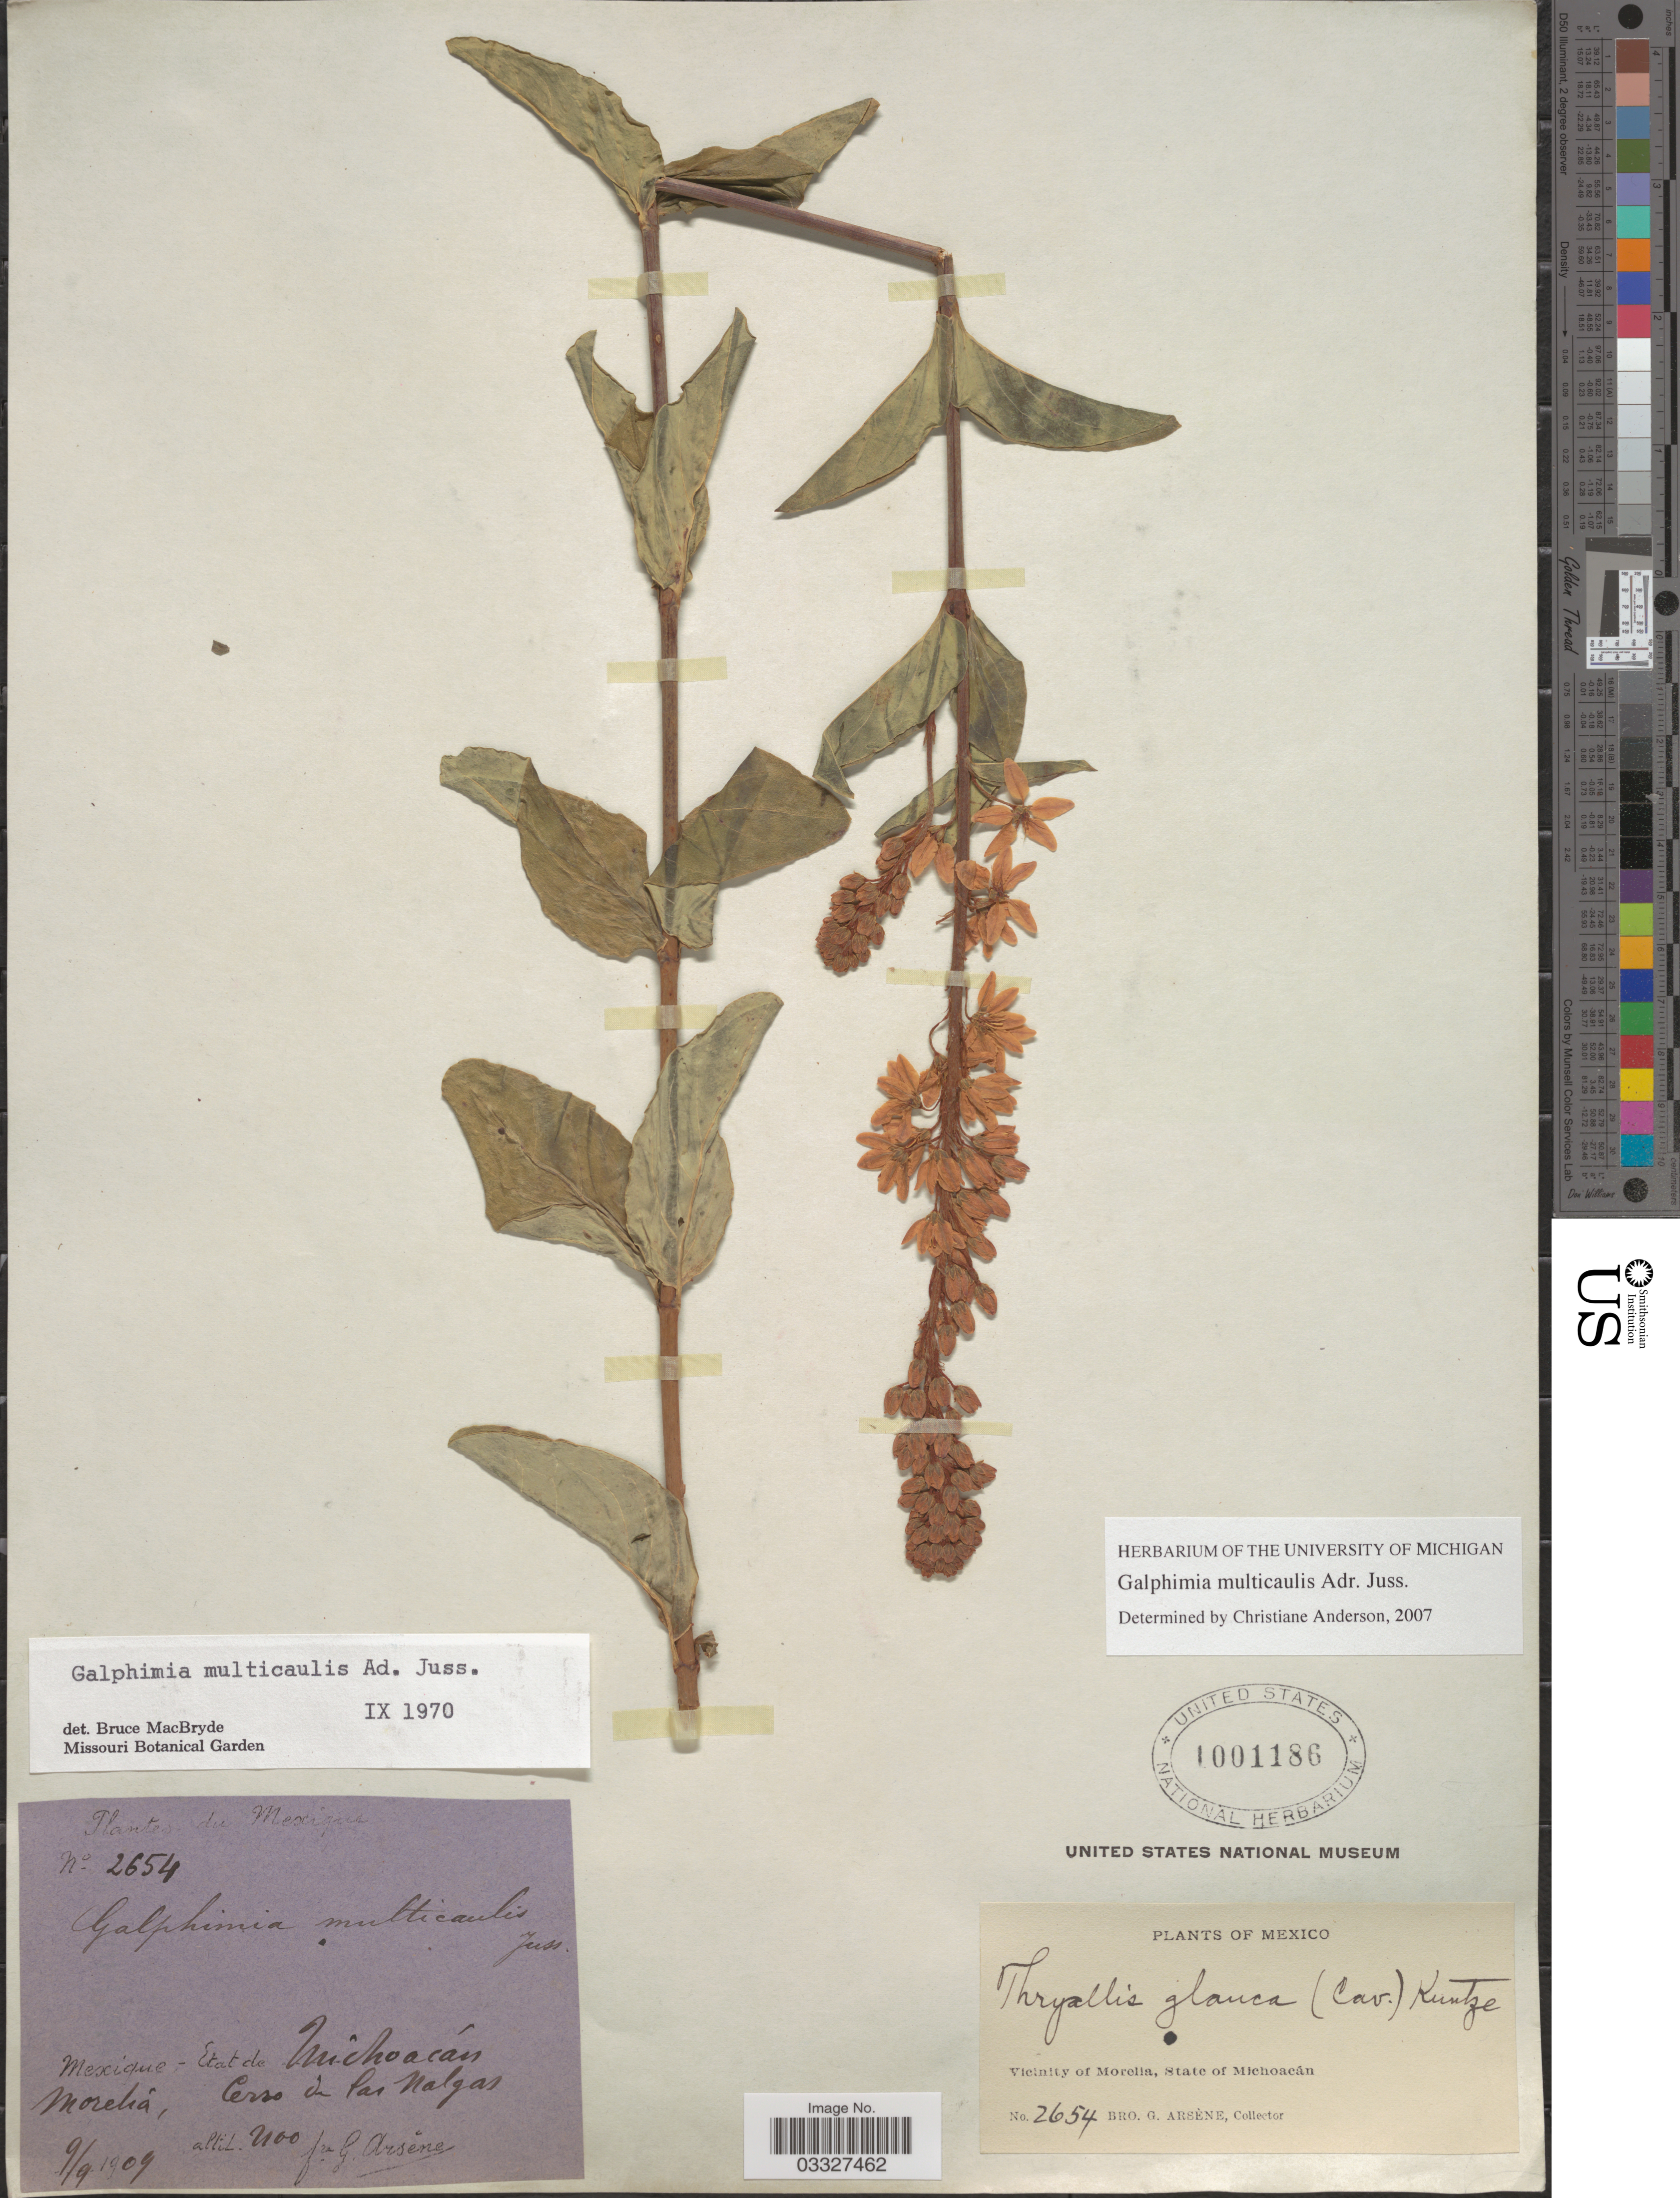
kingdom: Plantae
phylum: Tracheophyta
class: Magnoliopsida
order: Malpighiales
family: Malpighiaceae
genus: Galphimia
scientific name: Galphimia multicaulis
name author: A. Juss.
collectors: Bro. G. Arsène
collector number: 2654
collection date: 1909-09-09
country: Mexico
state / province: Michoacán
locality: Vicinity of Morelia. Cerro de las Nalgas.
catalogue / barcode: US 1001186